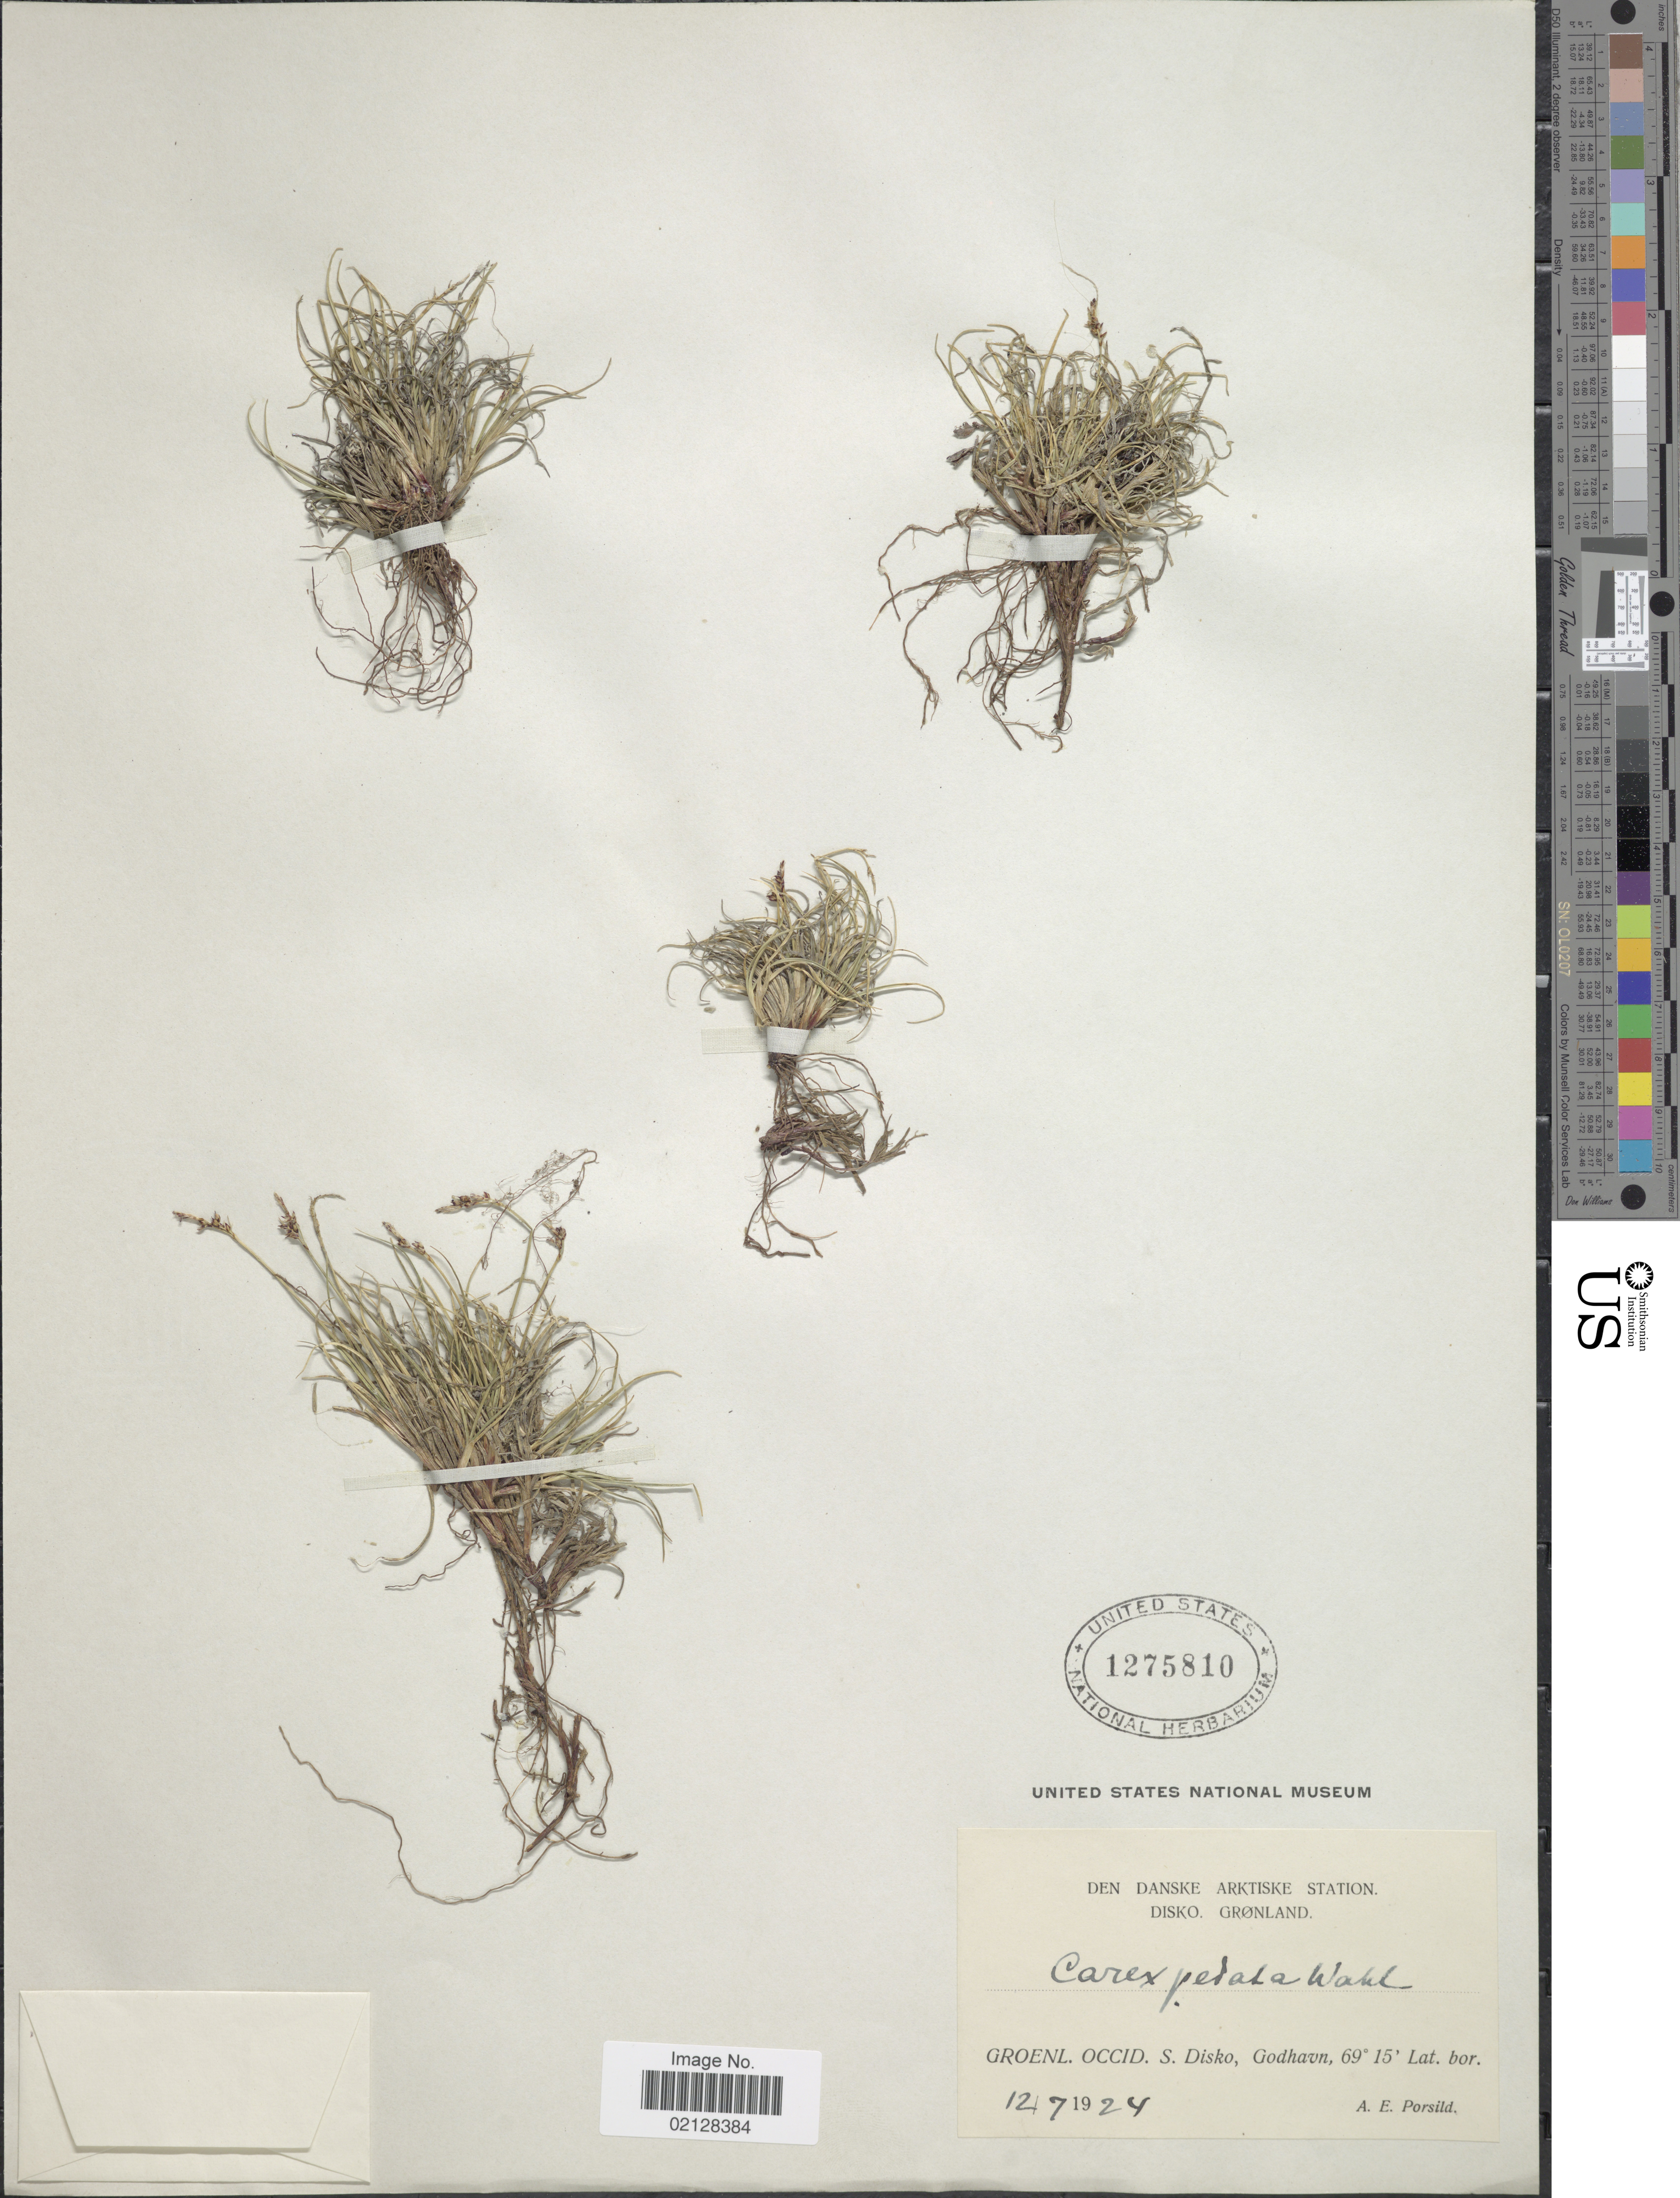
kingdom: Plantae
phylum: Tracheophyta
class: Liliopsida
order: Poales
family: Cyperaceae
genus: Carex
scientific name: Carex glacialis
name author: Mack.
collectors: A. E. Porsild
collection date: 1924-12-07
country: Greenland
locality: Den Danske Arktiske Station, Disko, Grønland, Groenl. Occid, S. Disko, Godhavn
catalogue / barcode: US 1275810